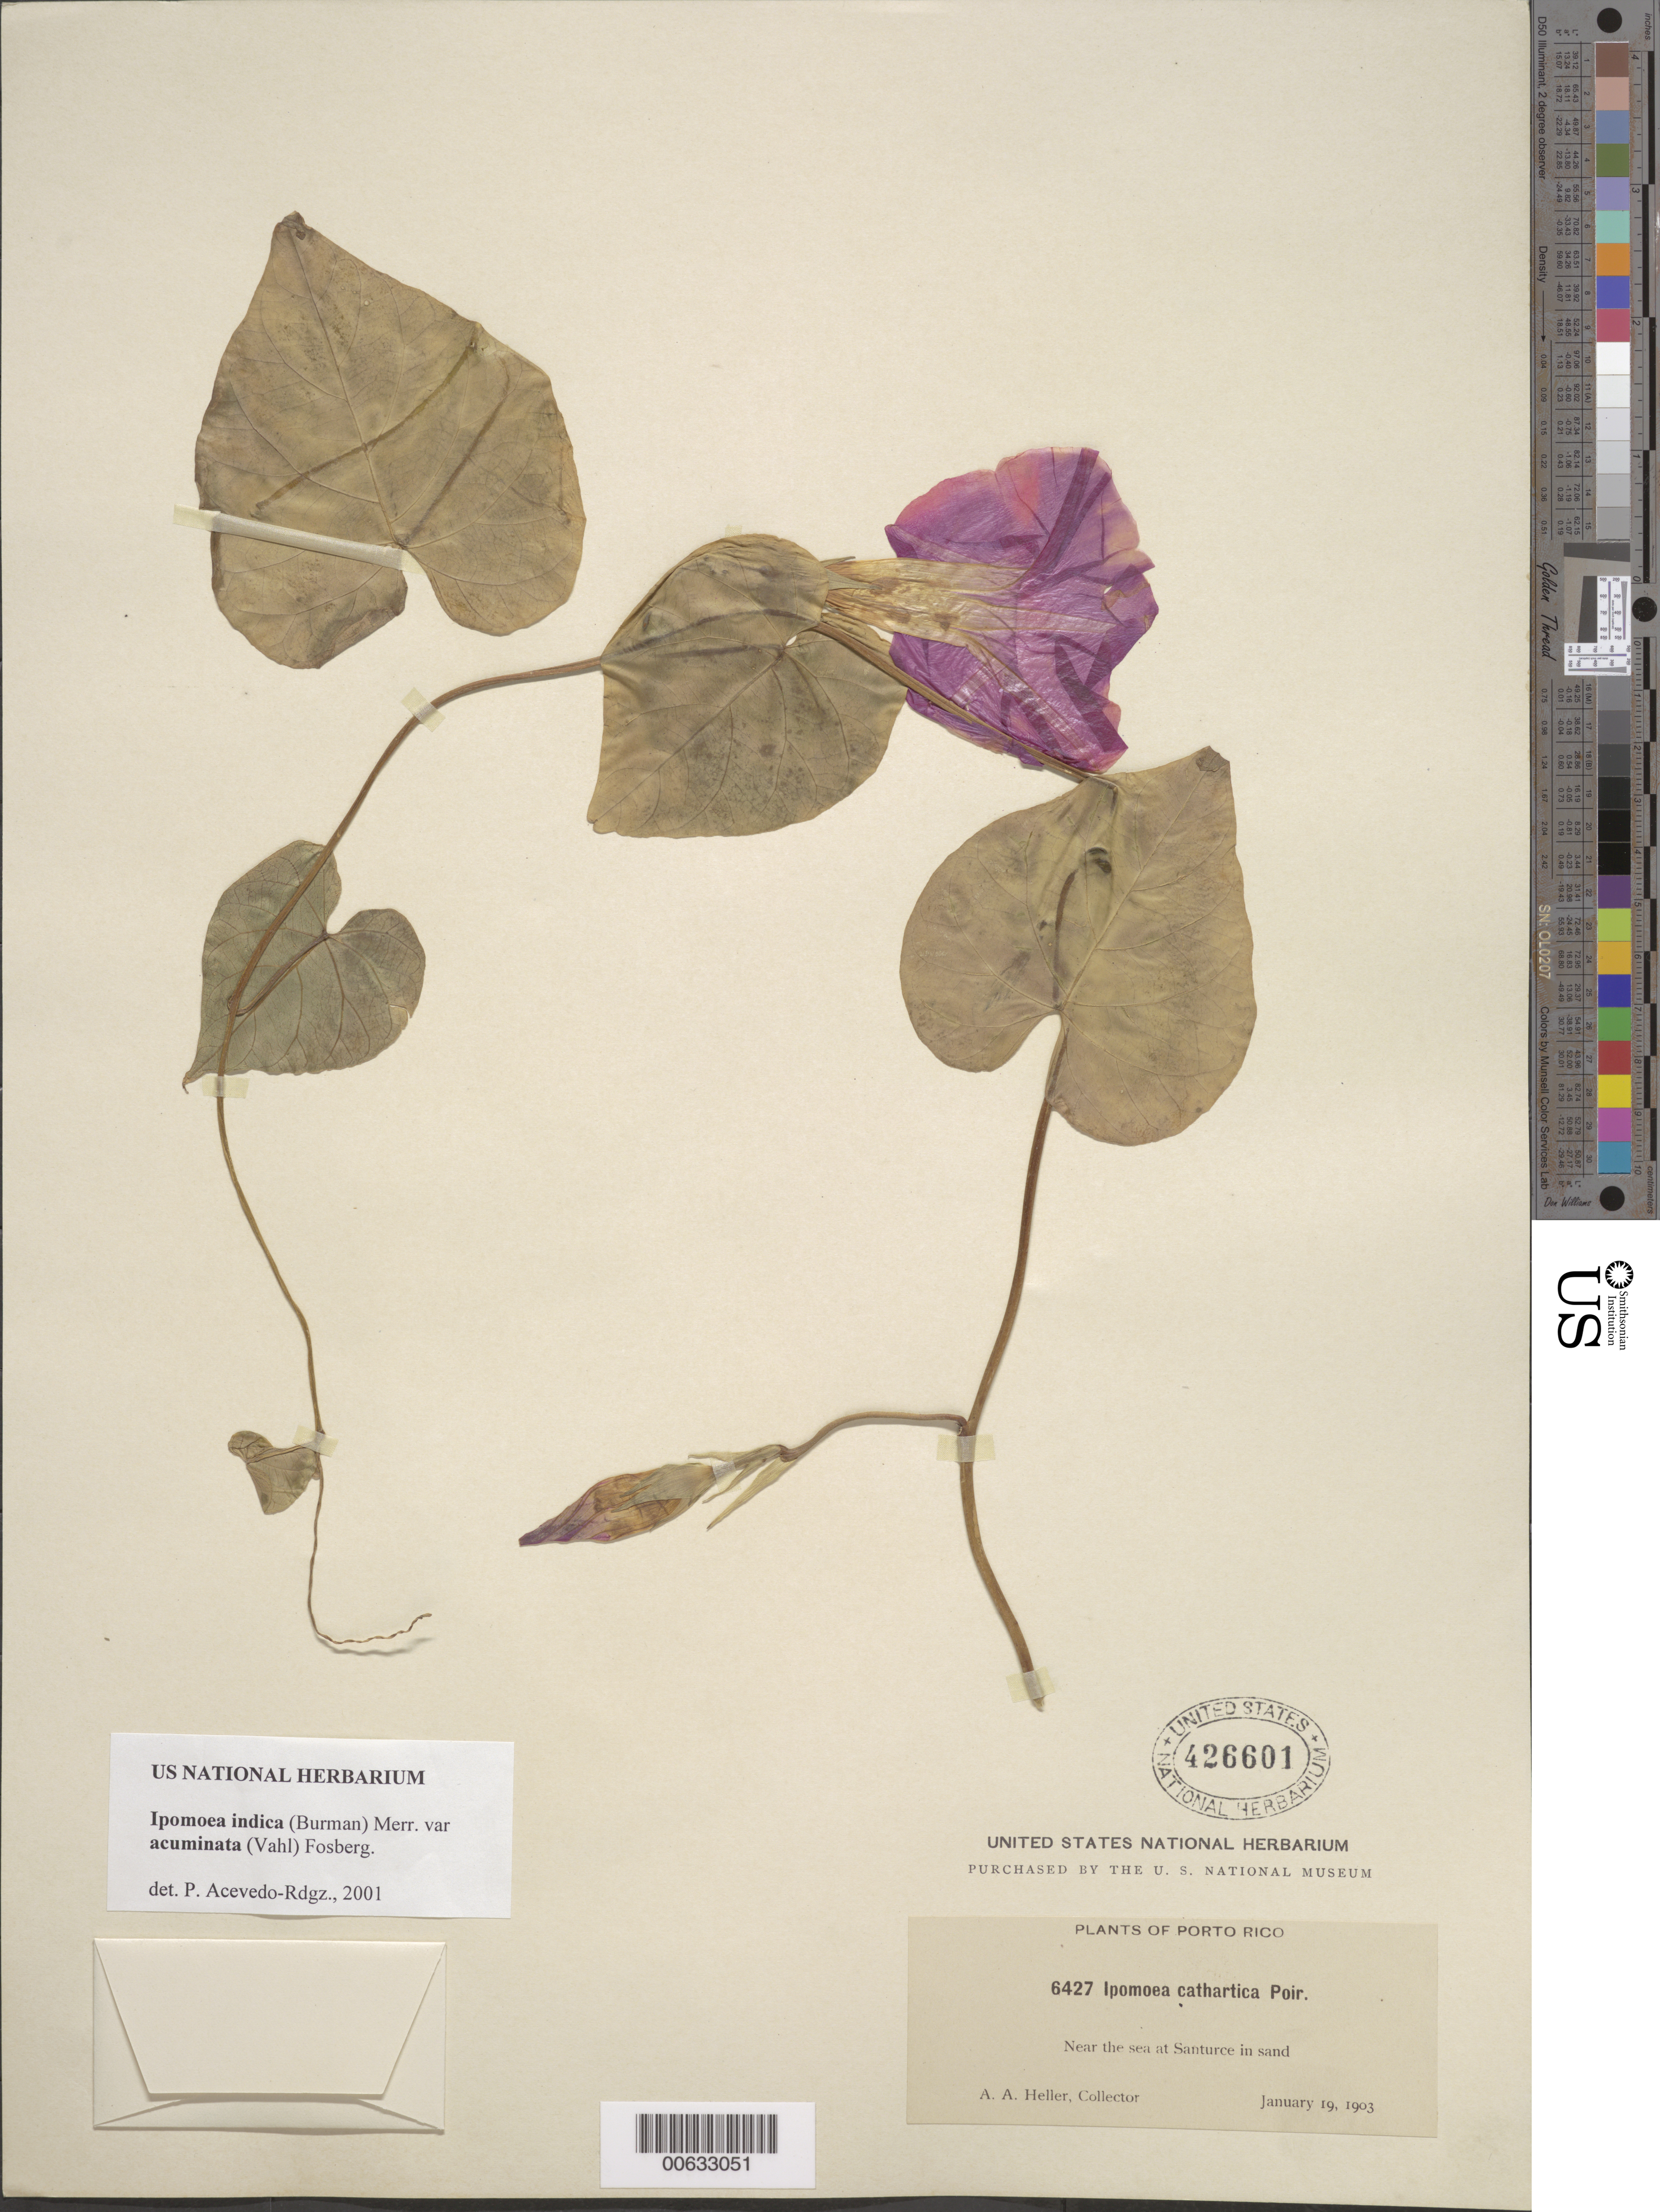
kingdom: Plantae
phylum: Tracheophyta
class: Magnoliopsida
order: Solanales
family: Convolvulaceae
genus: Ipomoea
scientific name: Ipomoea indica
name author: (Burm.) Merr.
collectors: A. A. Heller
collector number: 6427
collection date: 1903-01-19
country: Puerto Rico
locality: Porto Rico, Near the sea at Santurce in sand.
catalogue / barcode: US 426601